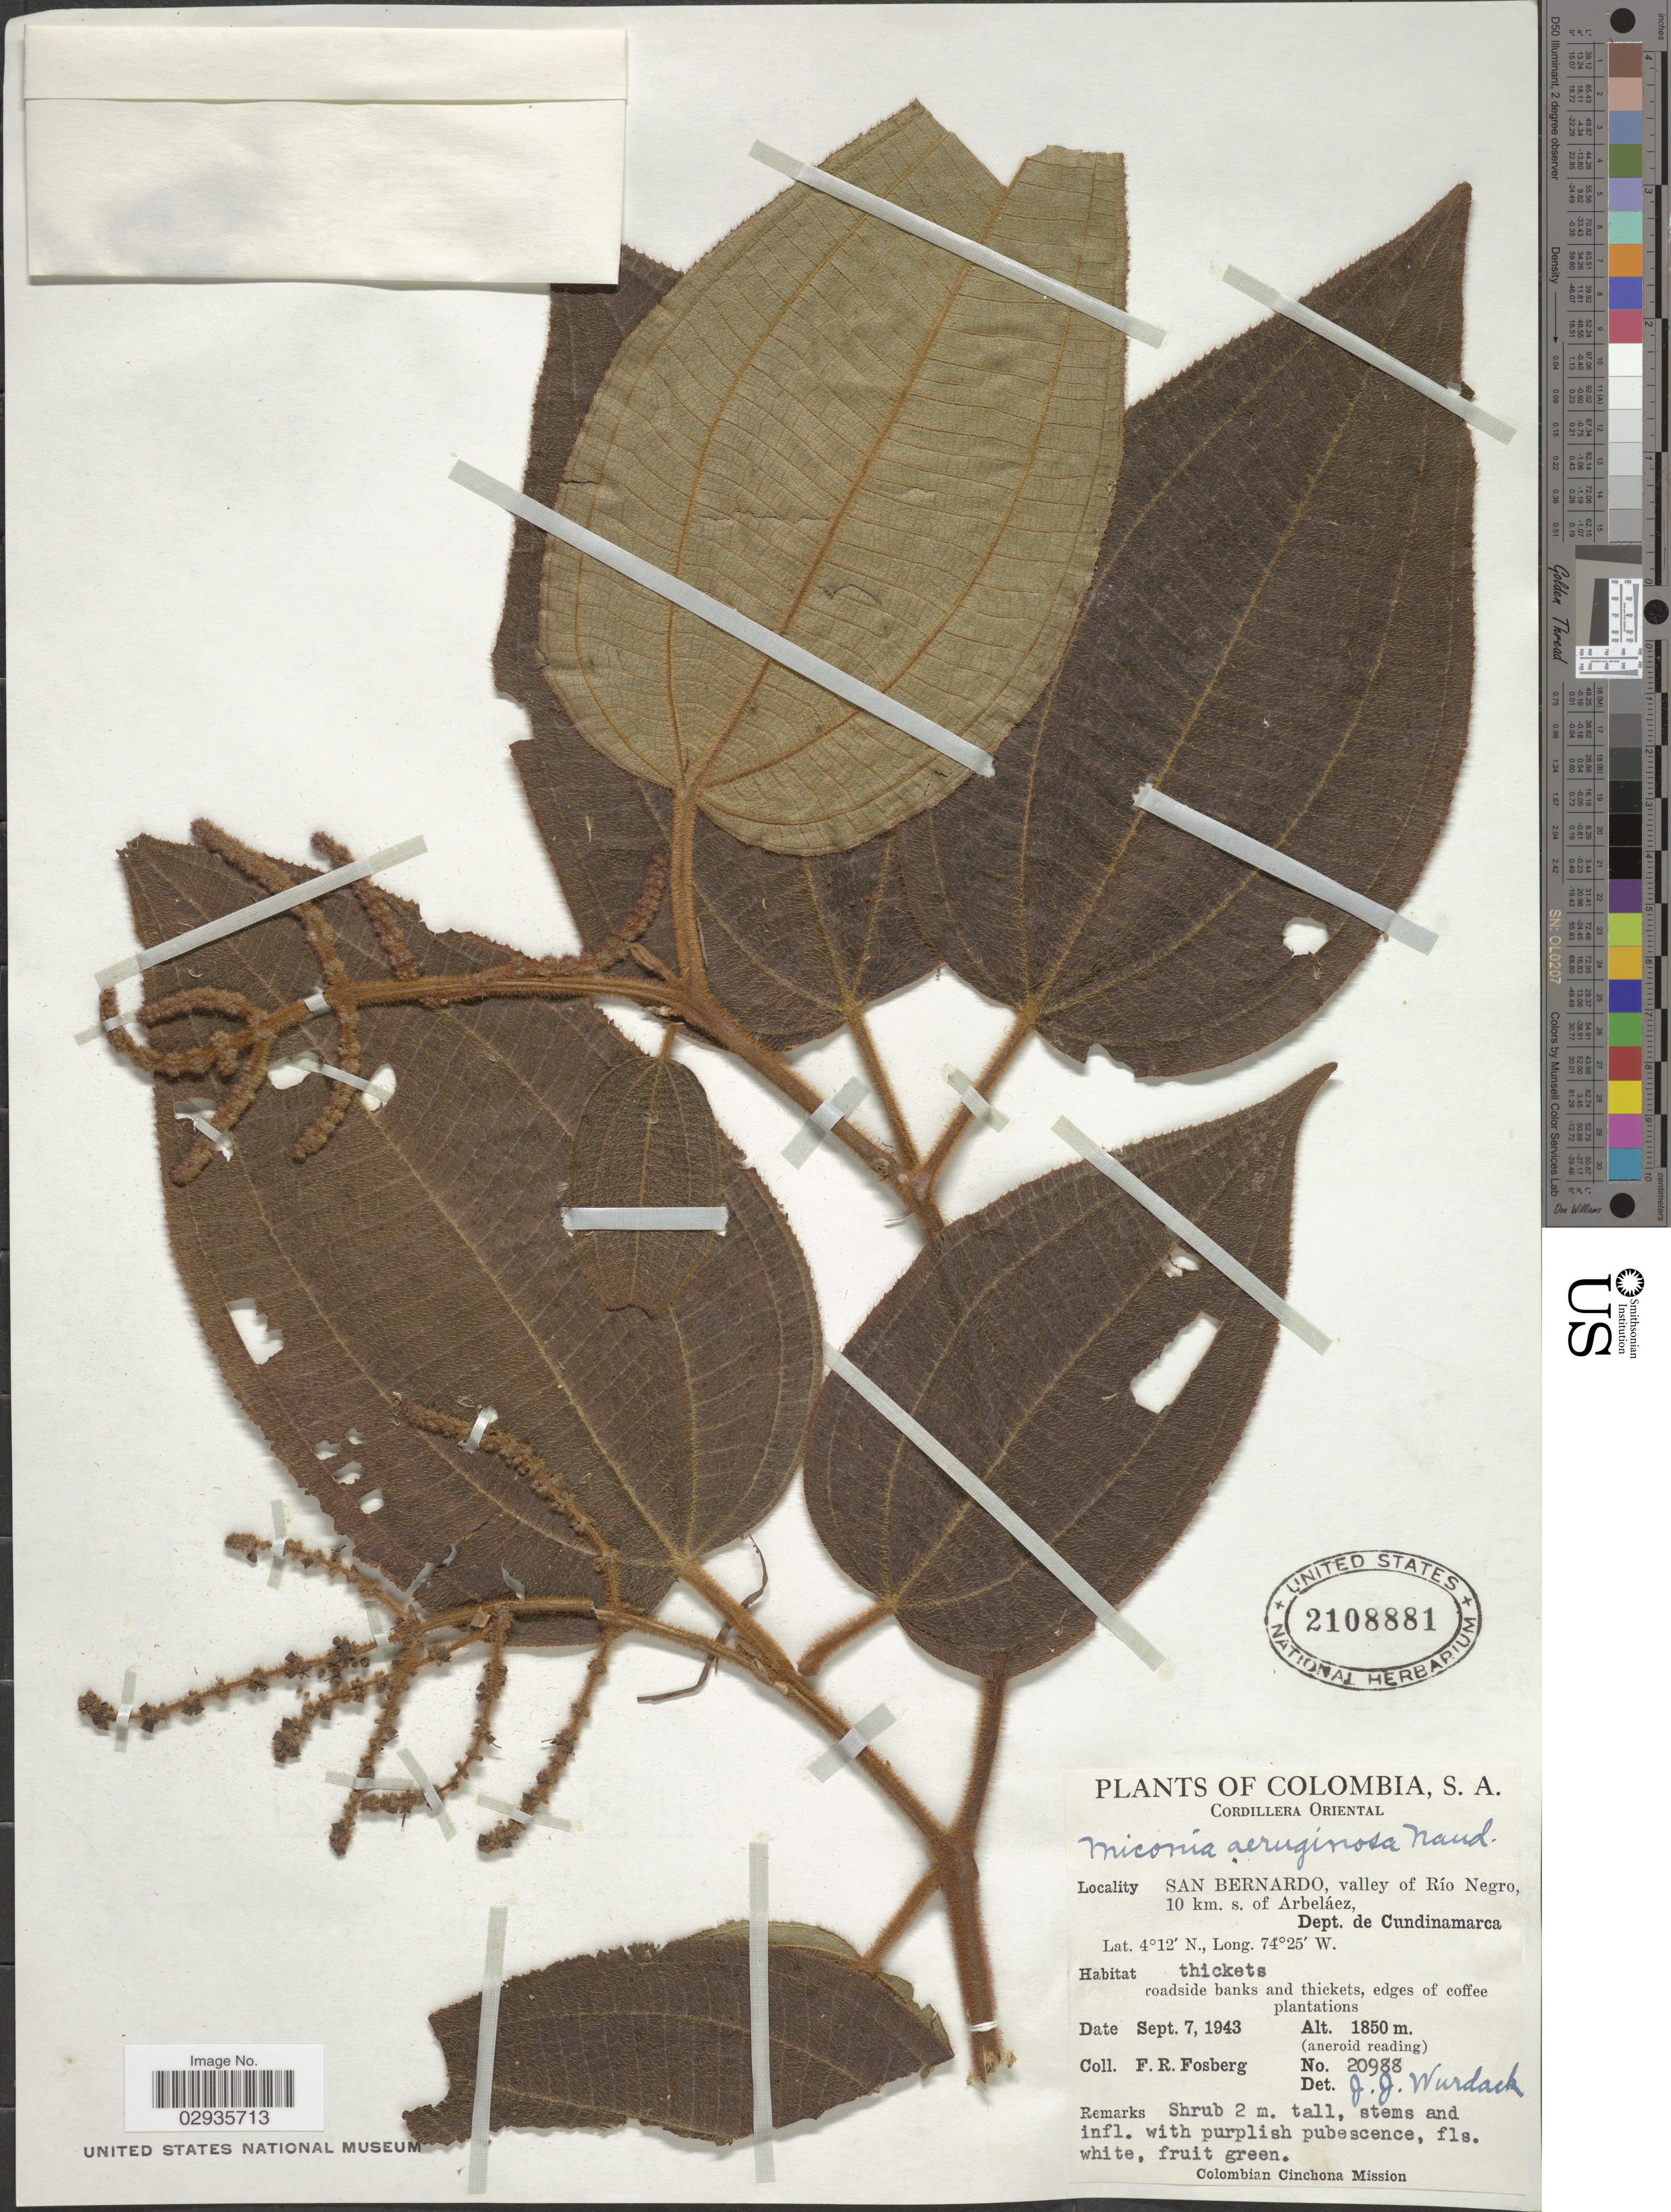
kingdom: Plantae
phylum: Tracheophyta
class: Magnoliopsida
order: Myrtales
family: Melastomataceae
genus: Miconia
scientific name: Miconia aeruginosa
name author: Naudin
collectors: F. R. Fosberg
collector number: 20988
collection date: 1943-09-07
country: Colombia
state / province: Cundinamarca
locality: Cordillera Oriental. San Bernardo, valley of Río Negro, 10 km. s. of Arbeláez,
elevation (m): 1850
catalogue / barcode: US 2108881